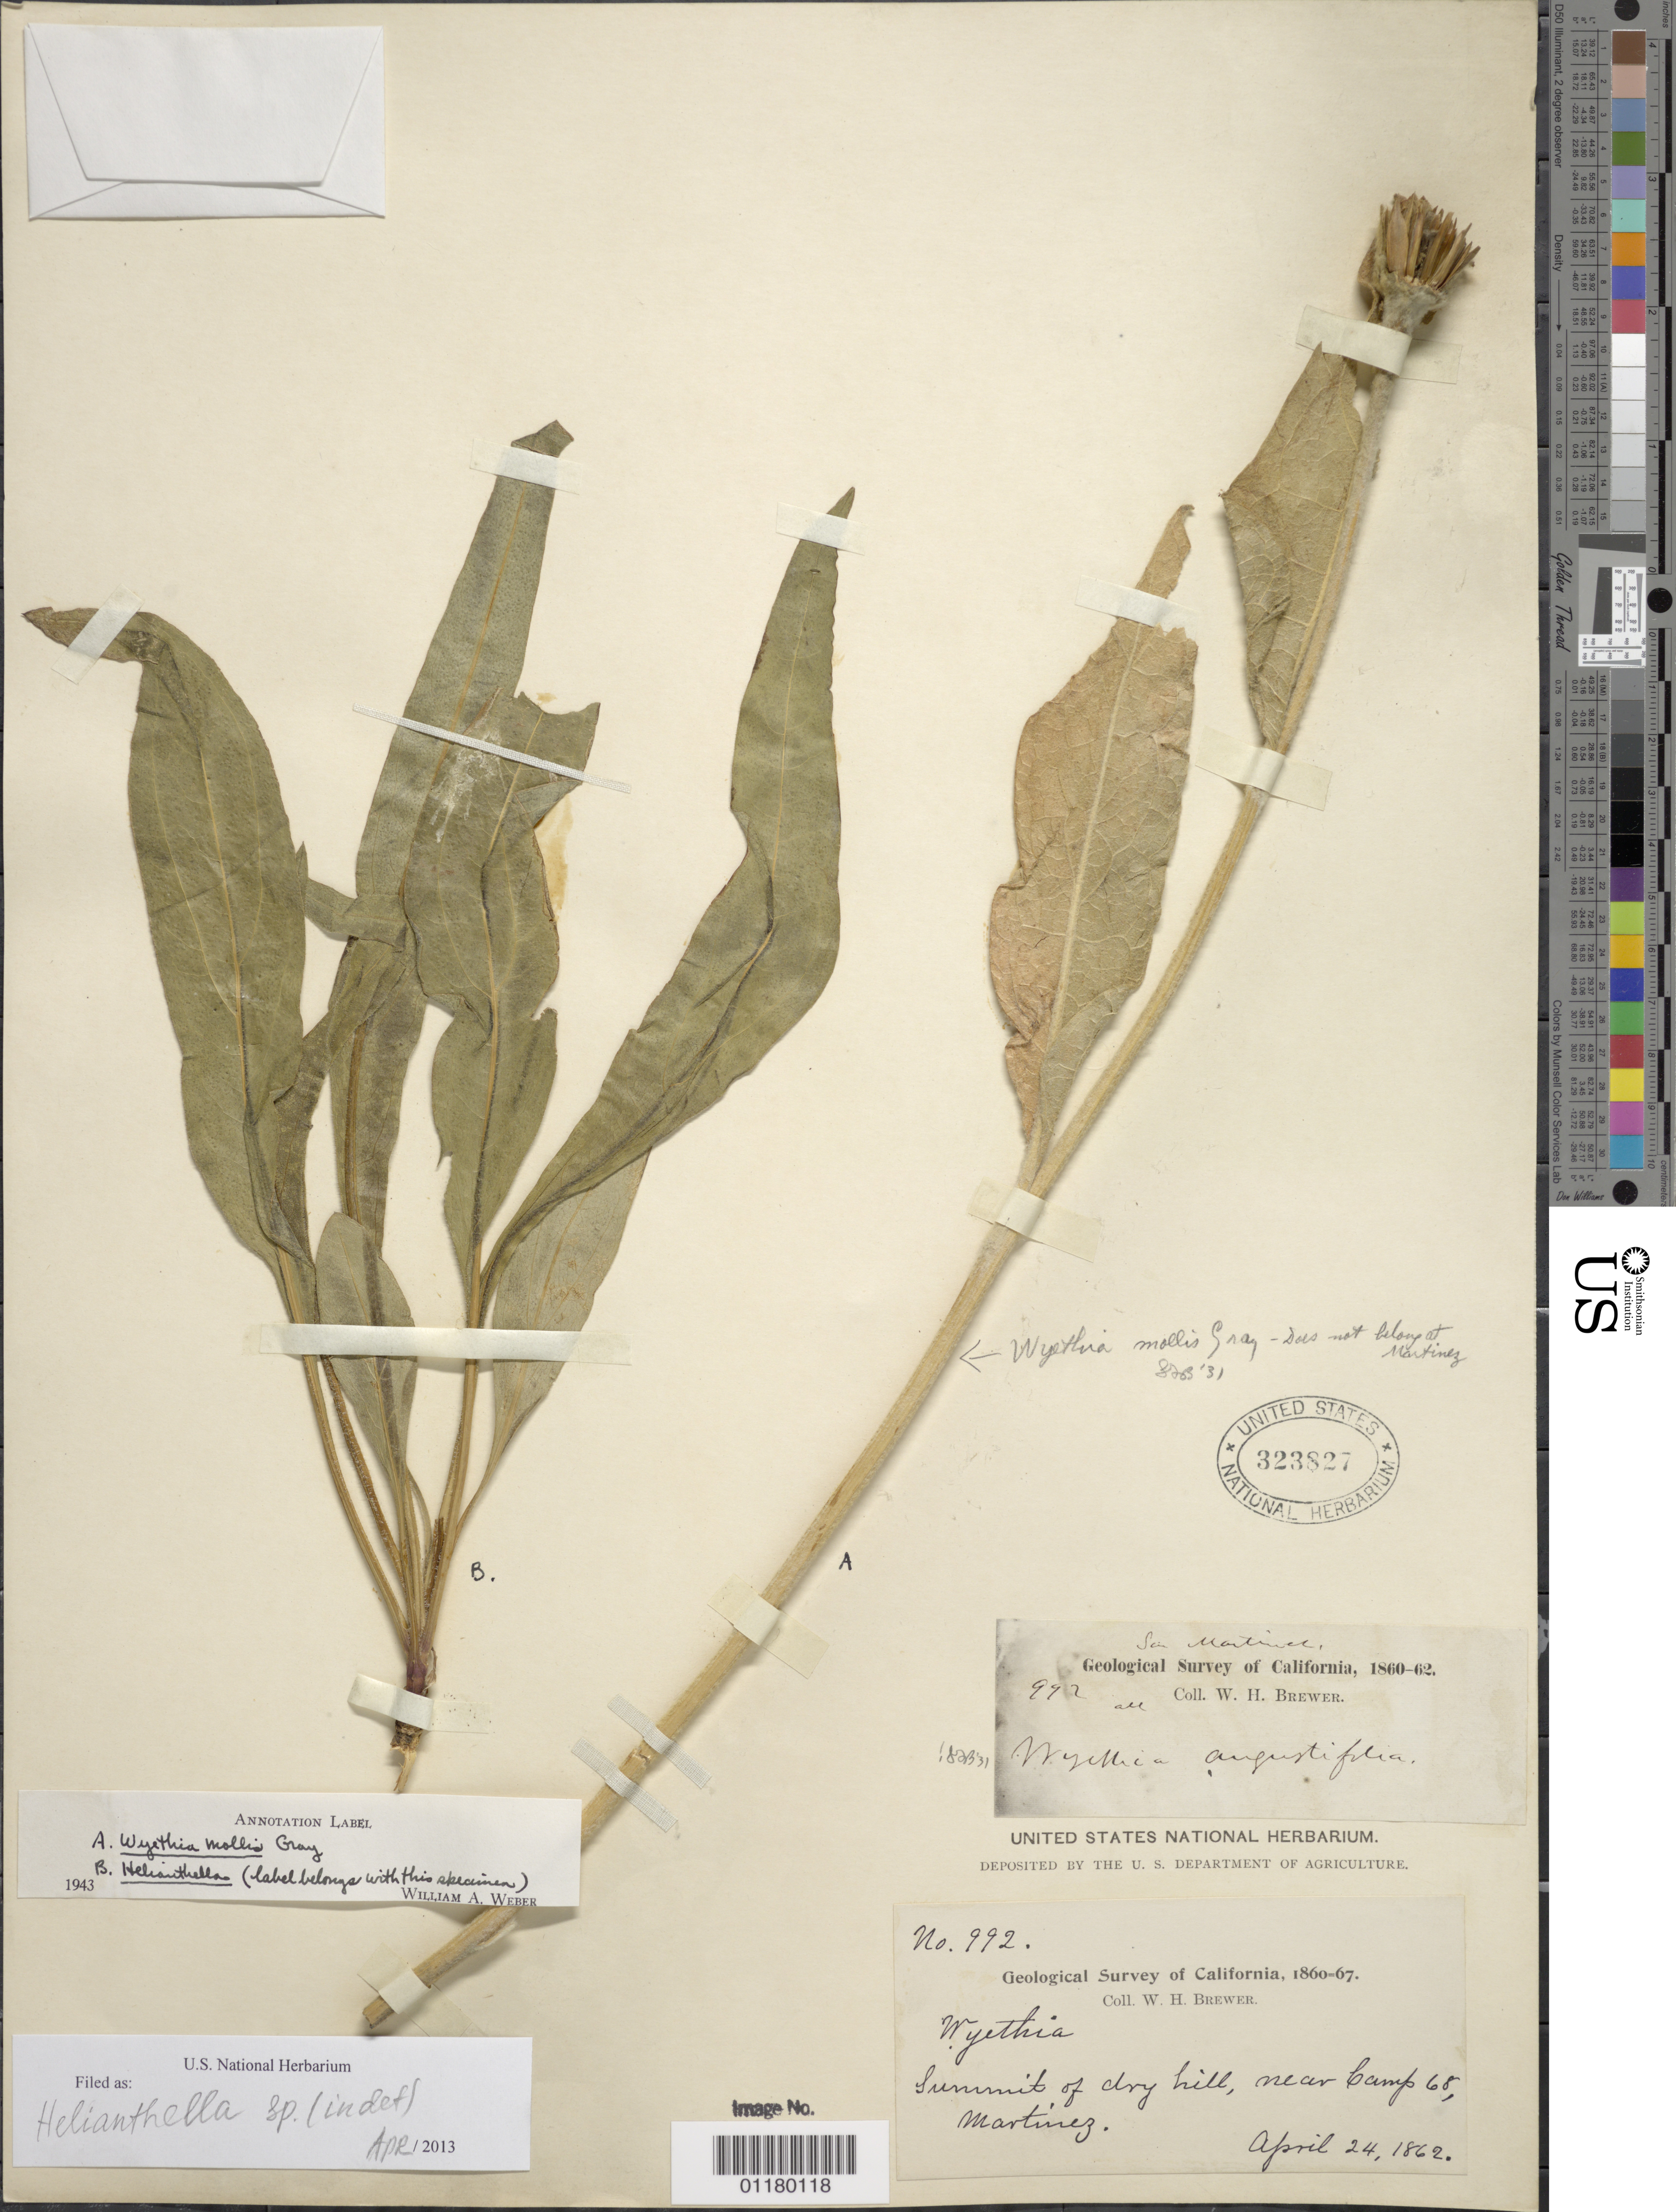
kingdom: Plantae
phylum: Tracheophyta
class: Magnoliopsida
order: Asterales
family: Asteraceae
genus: Helianthella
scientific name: Helianthella sp.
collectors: W. H. Brewer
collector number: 992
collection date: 1862-04-24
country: United States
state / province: California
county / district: Contra Costa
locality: Camp 68, Martinez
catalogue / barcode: US 323827